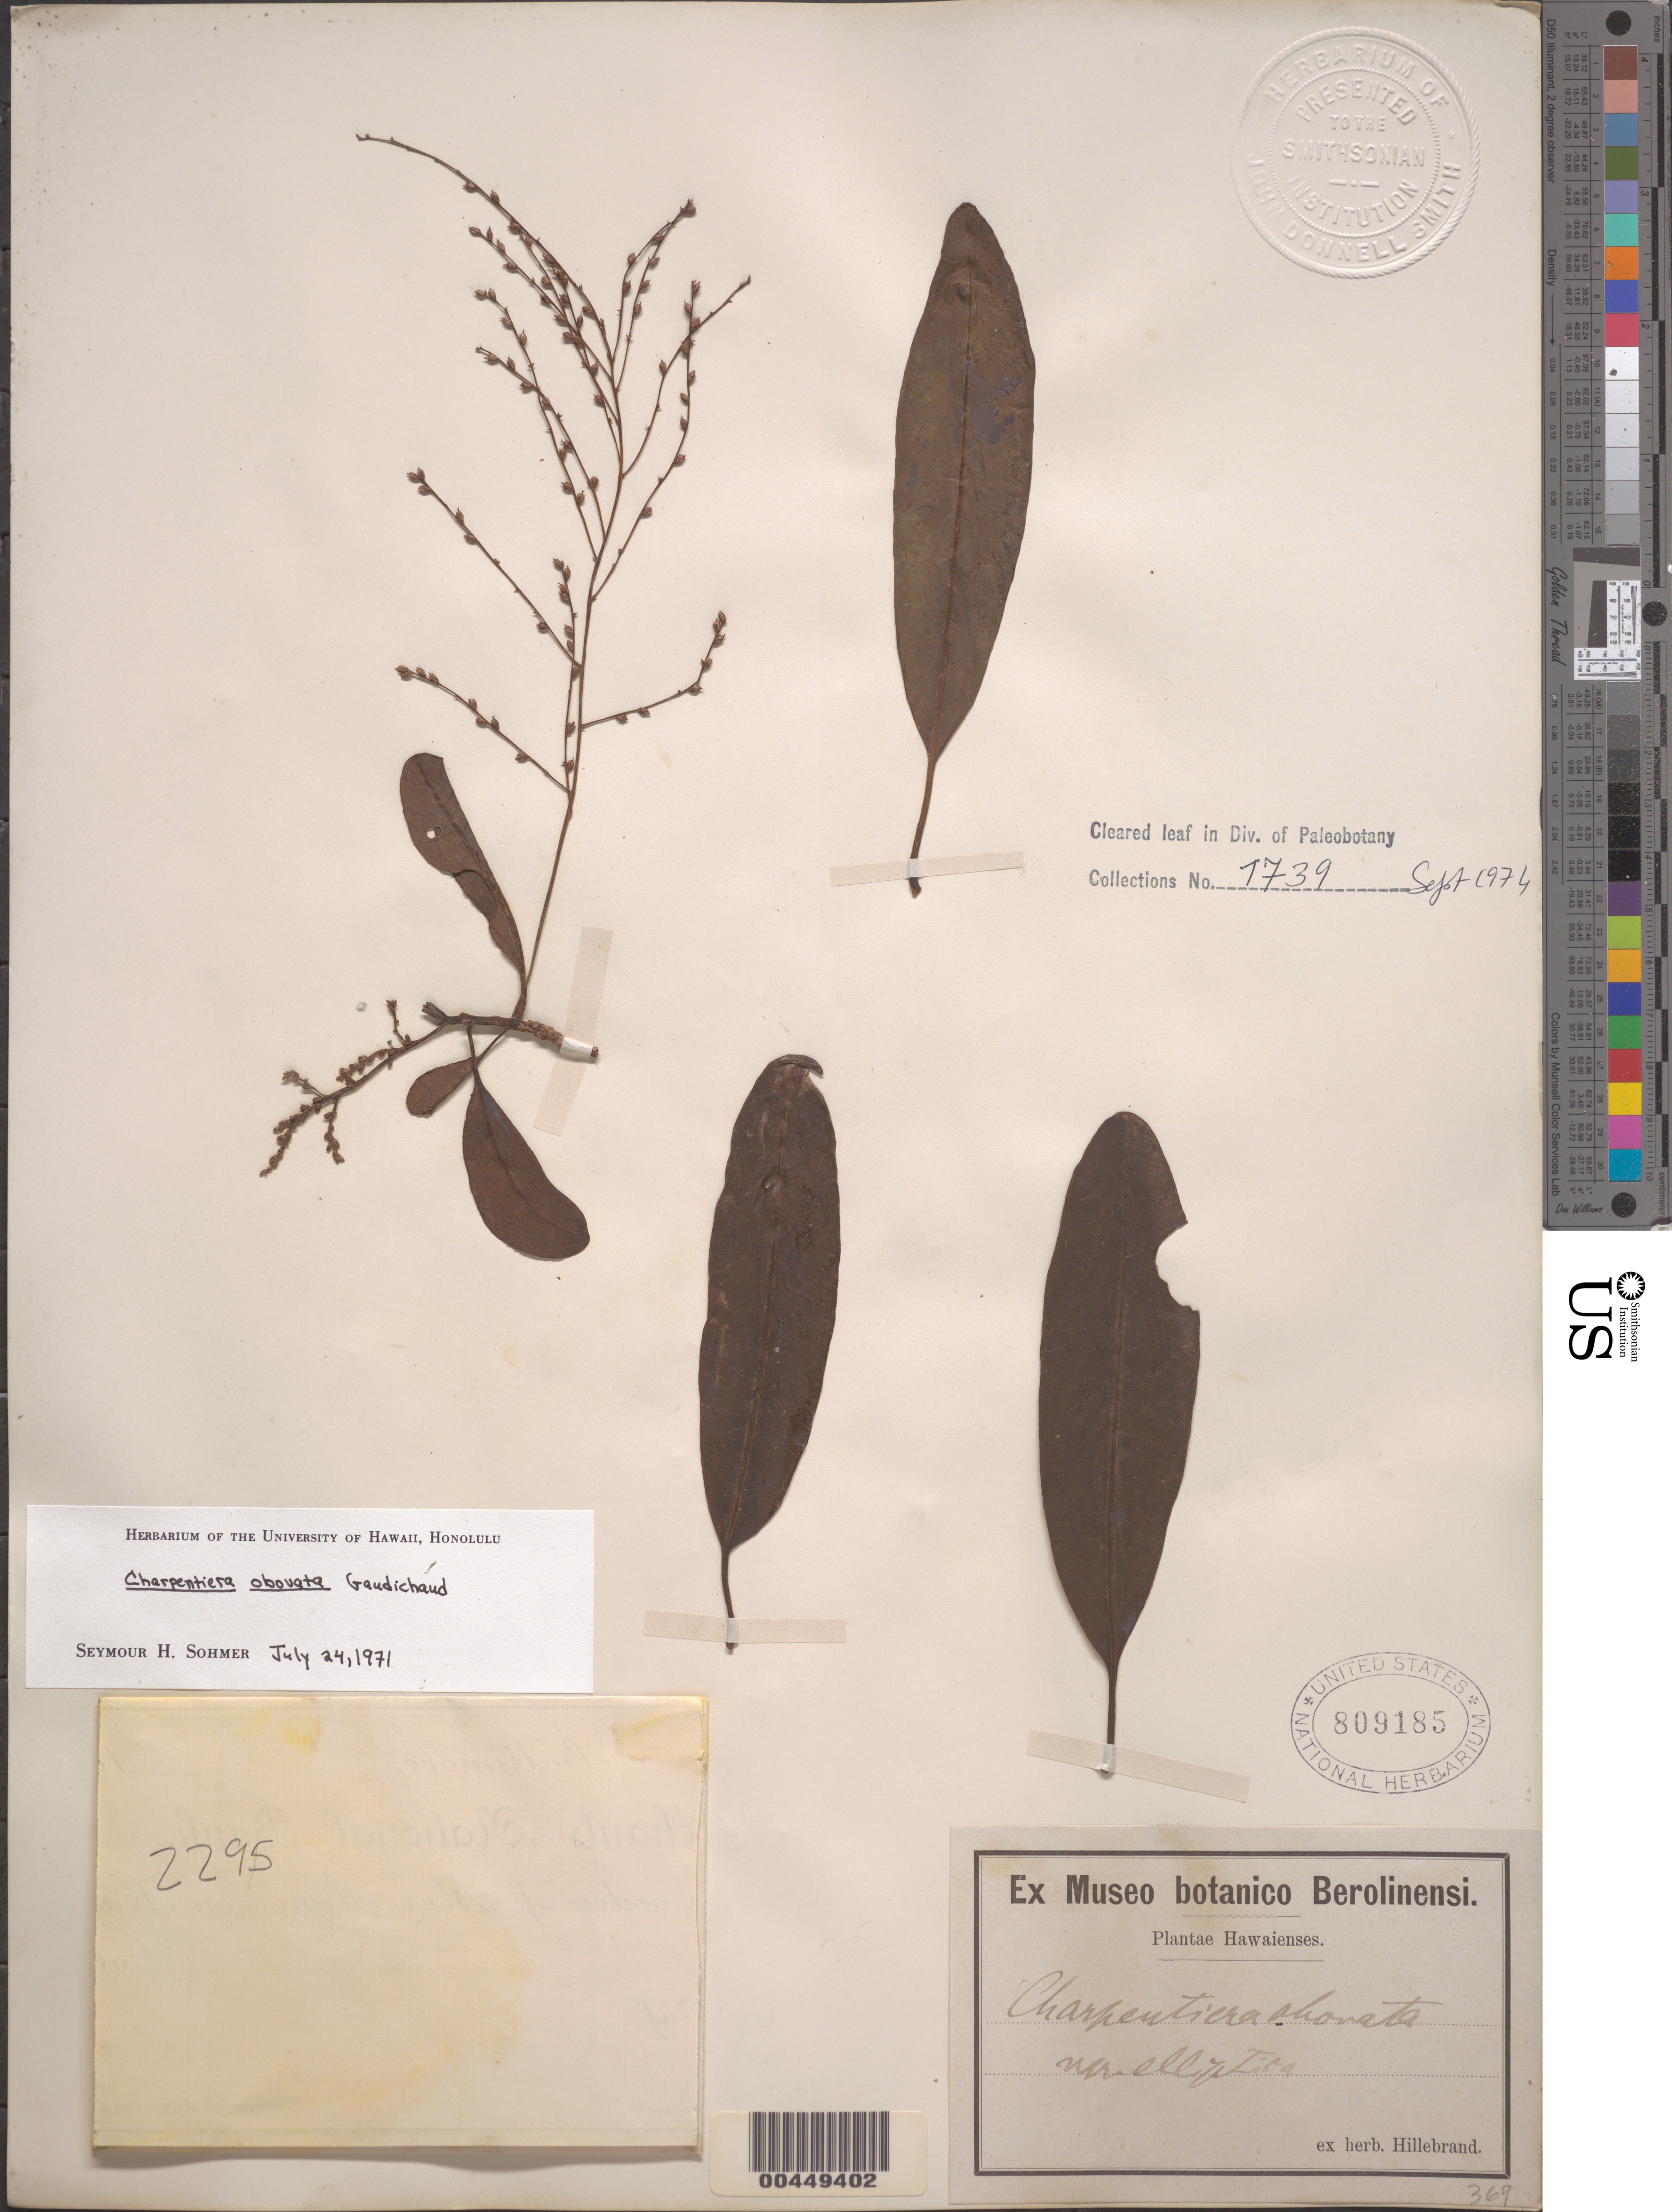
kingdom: Plantae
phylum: Tracheophyta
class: Magnoliopsida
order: Caryophyllales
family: Amaranthaceae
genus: Charpentiera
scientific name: Charpentiera obovata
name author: Gaudich.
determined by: Sohmer, S. H.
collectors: W. Hillebrand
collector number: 369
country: United States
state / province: Hawaii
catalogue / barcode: US 809185